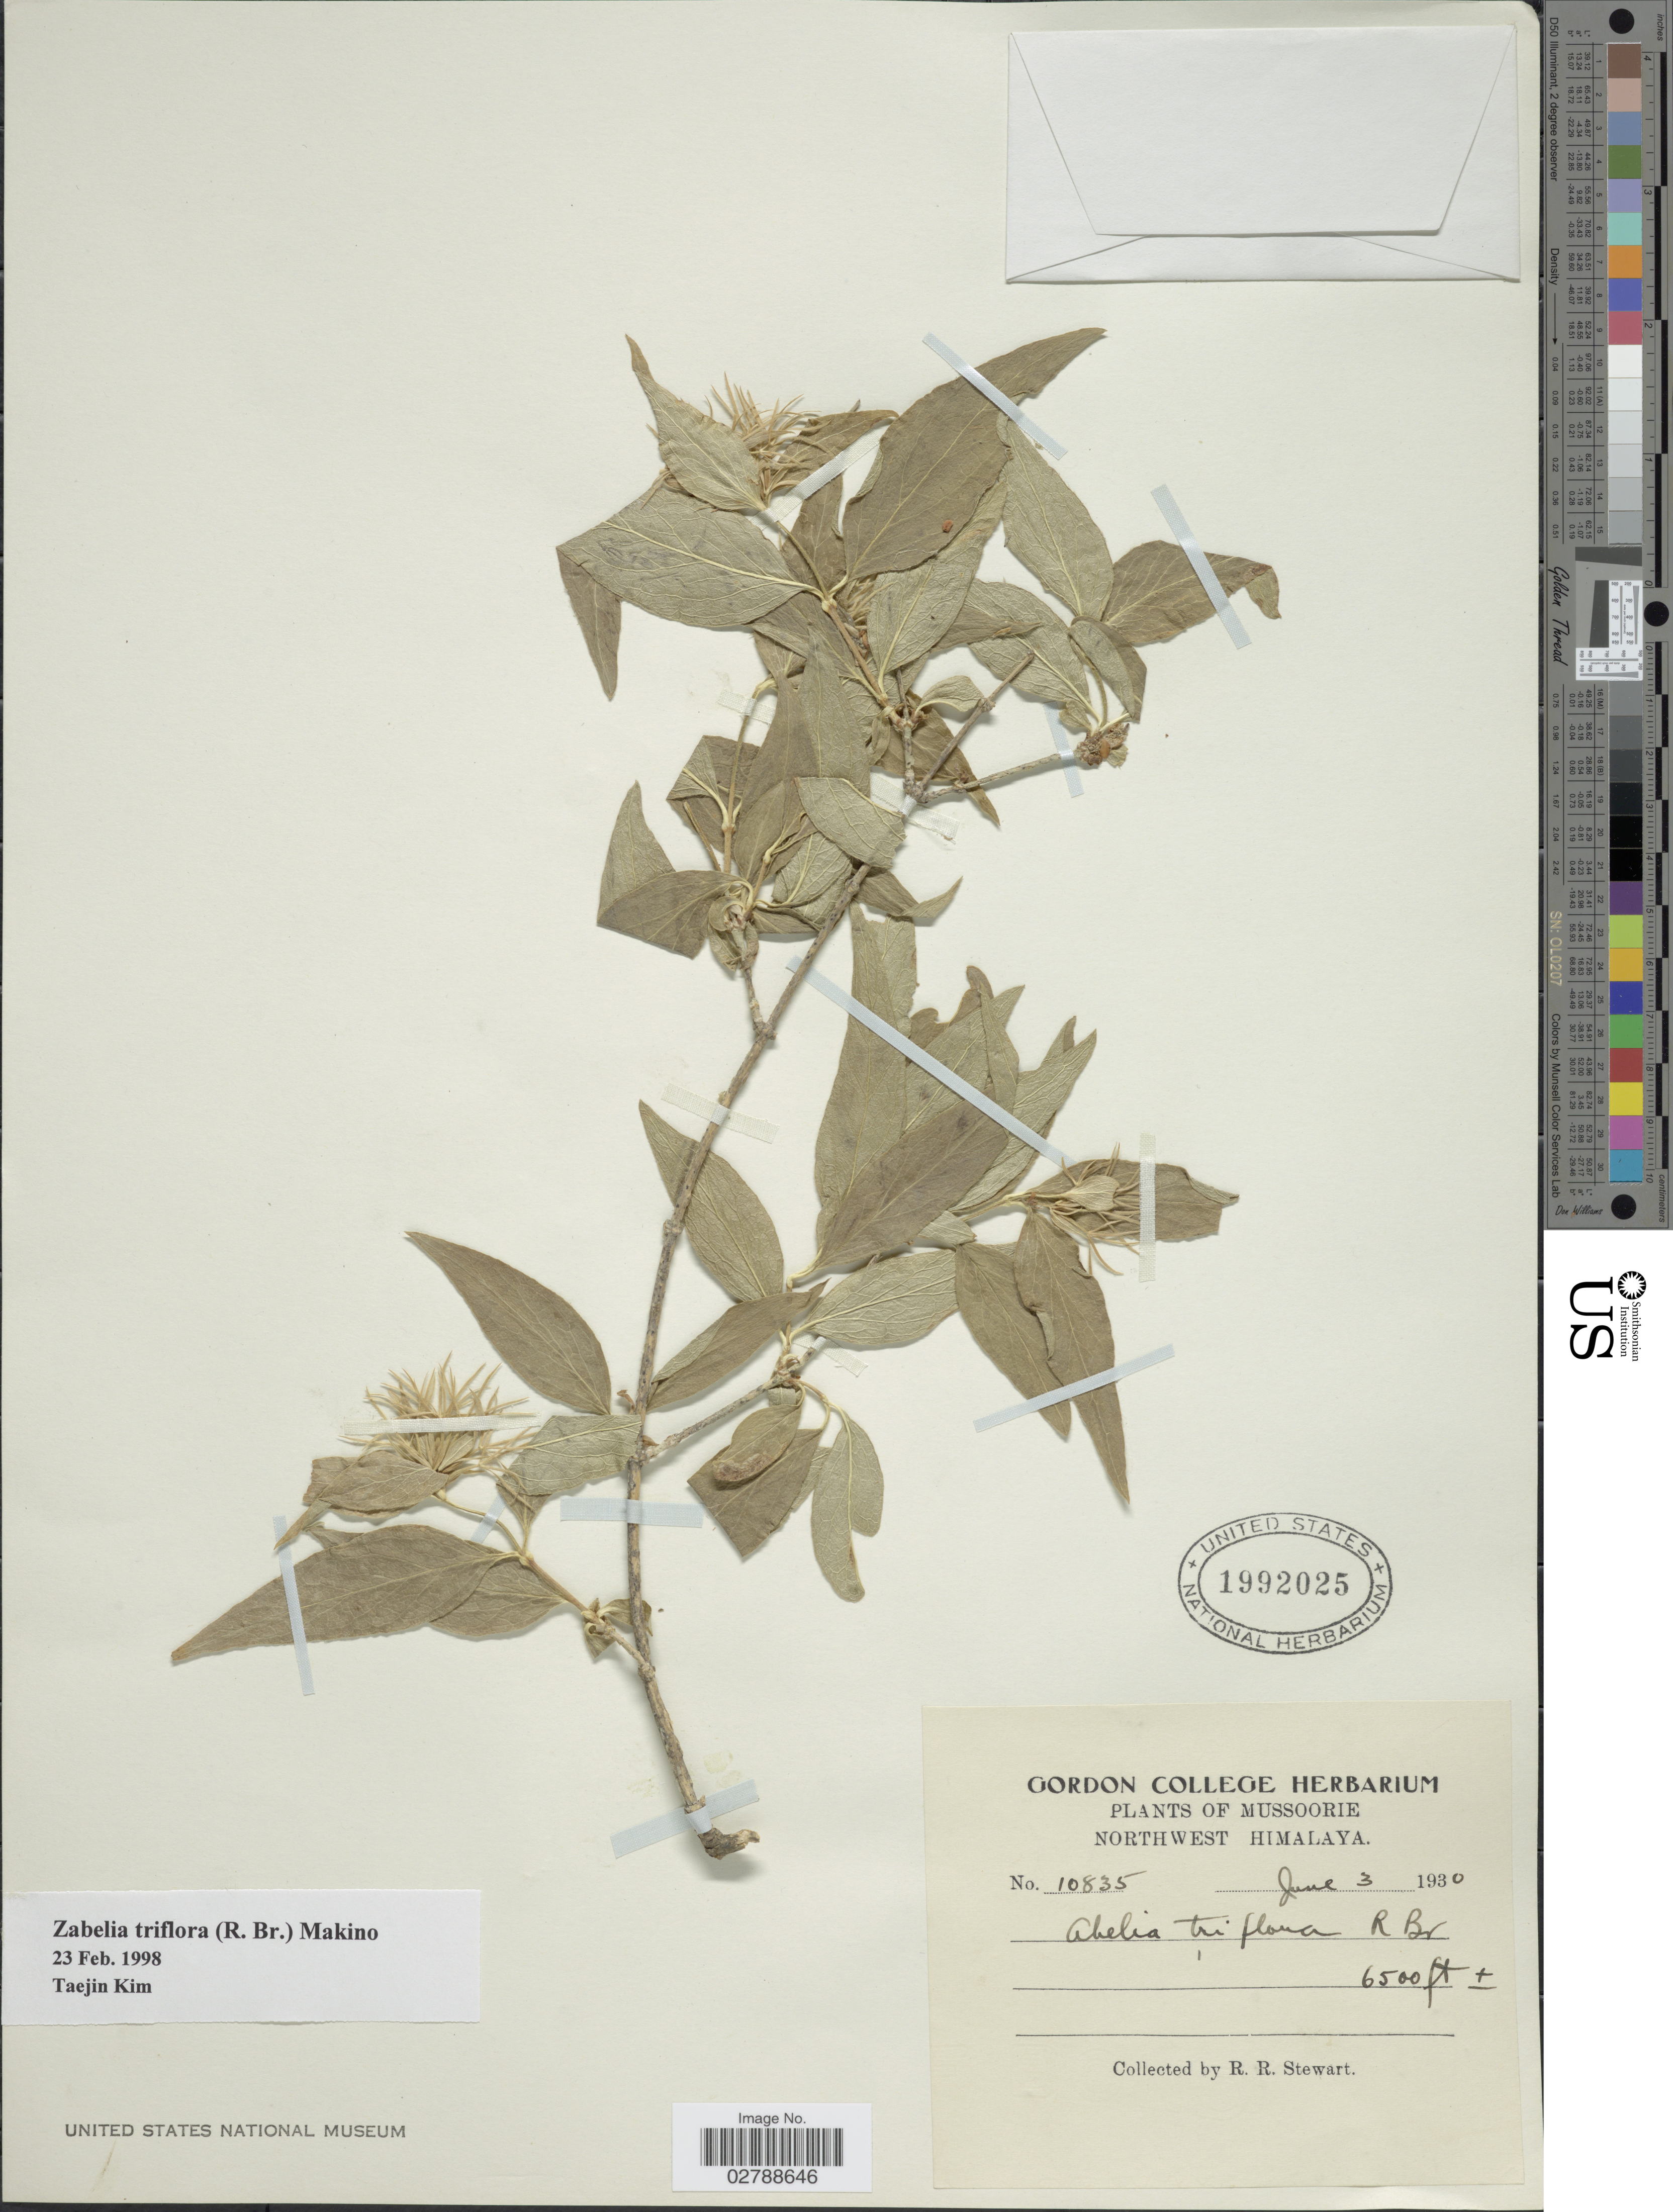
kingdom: Plantae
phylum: Tracheophyta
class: Magnoliopsida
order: Dipsacales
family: Caprifoliaceae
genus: Zabelia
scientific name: Zabelia triflora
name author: (R. Br. ex Wall.) Makino ex Hisauti & H. Hara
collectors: R. R. Stewart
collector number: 10835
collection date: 1930-06-03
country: India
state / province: Uttarakhand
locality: Mussoorie, Northwest Himalaya.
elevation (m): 1981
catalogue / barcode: US 1992025